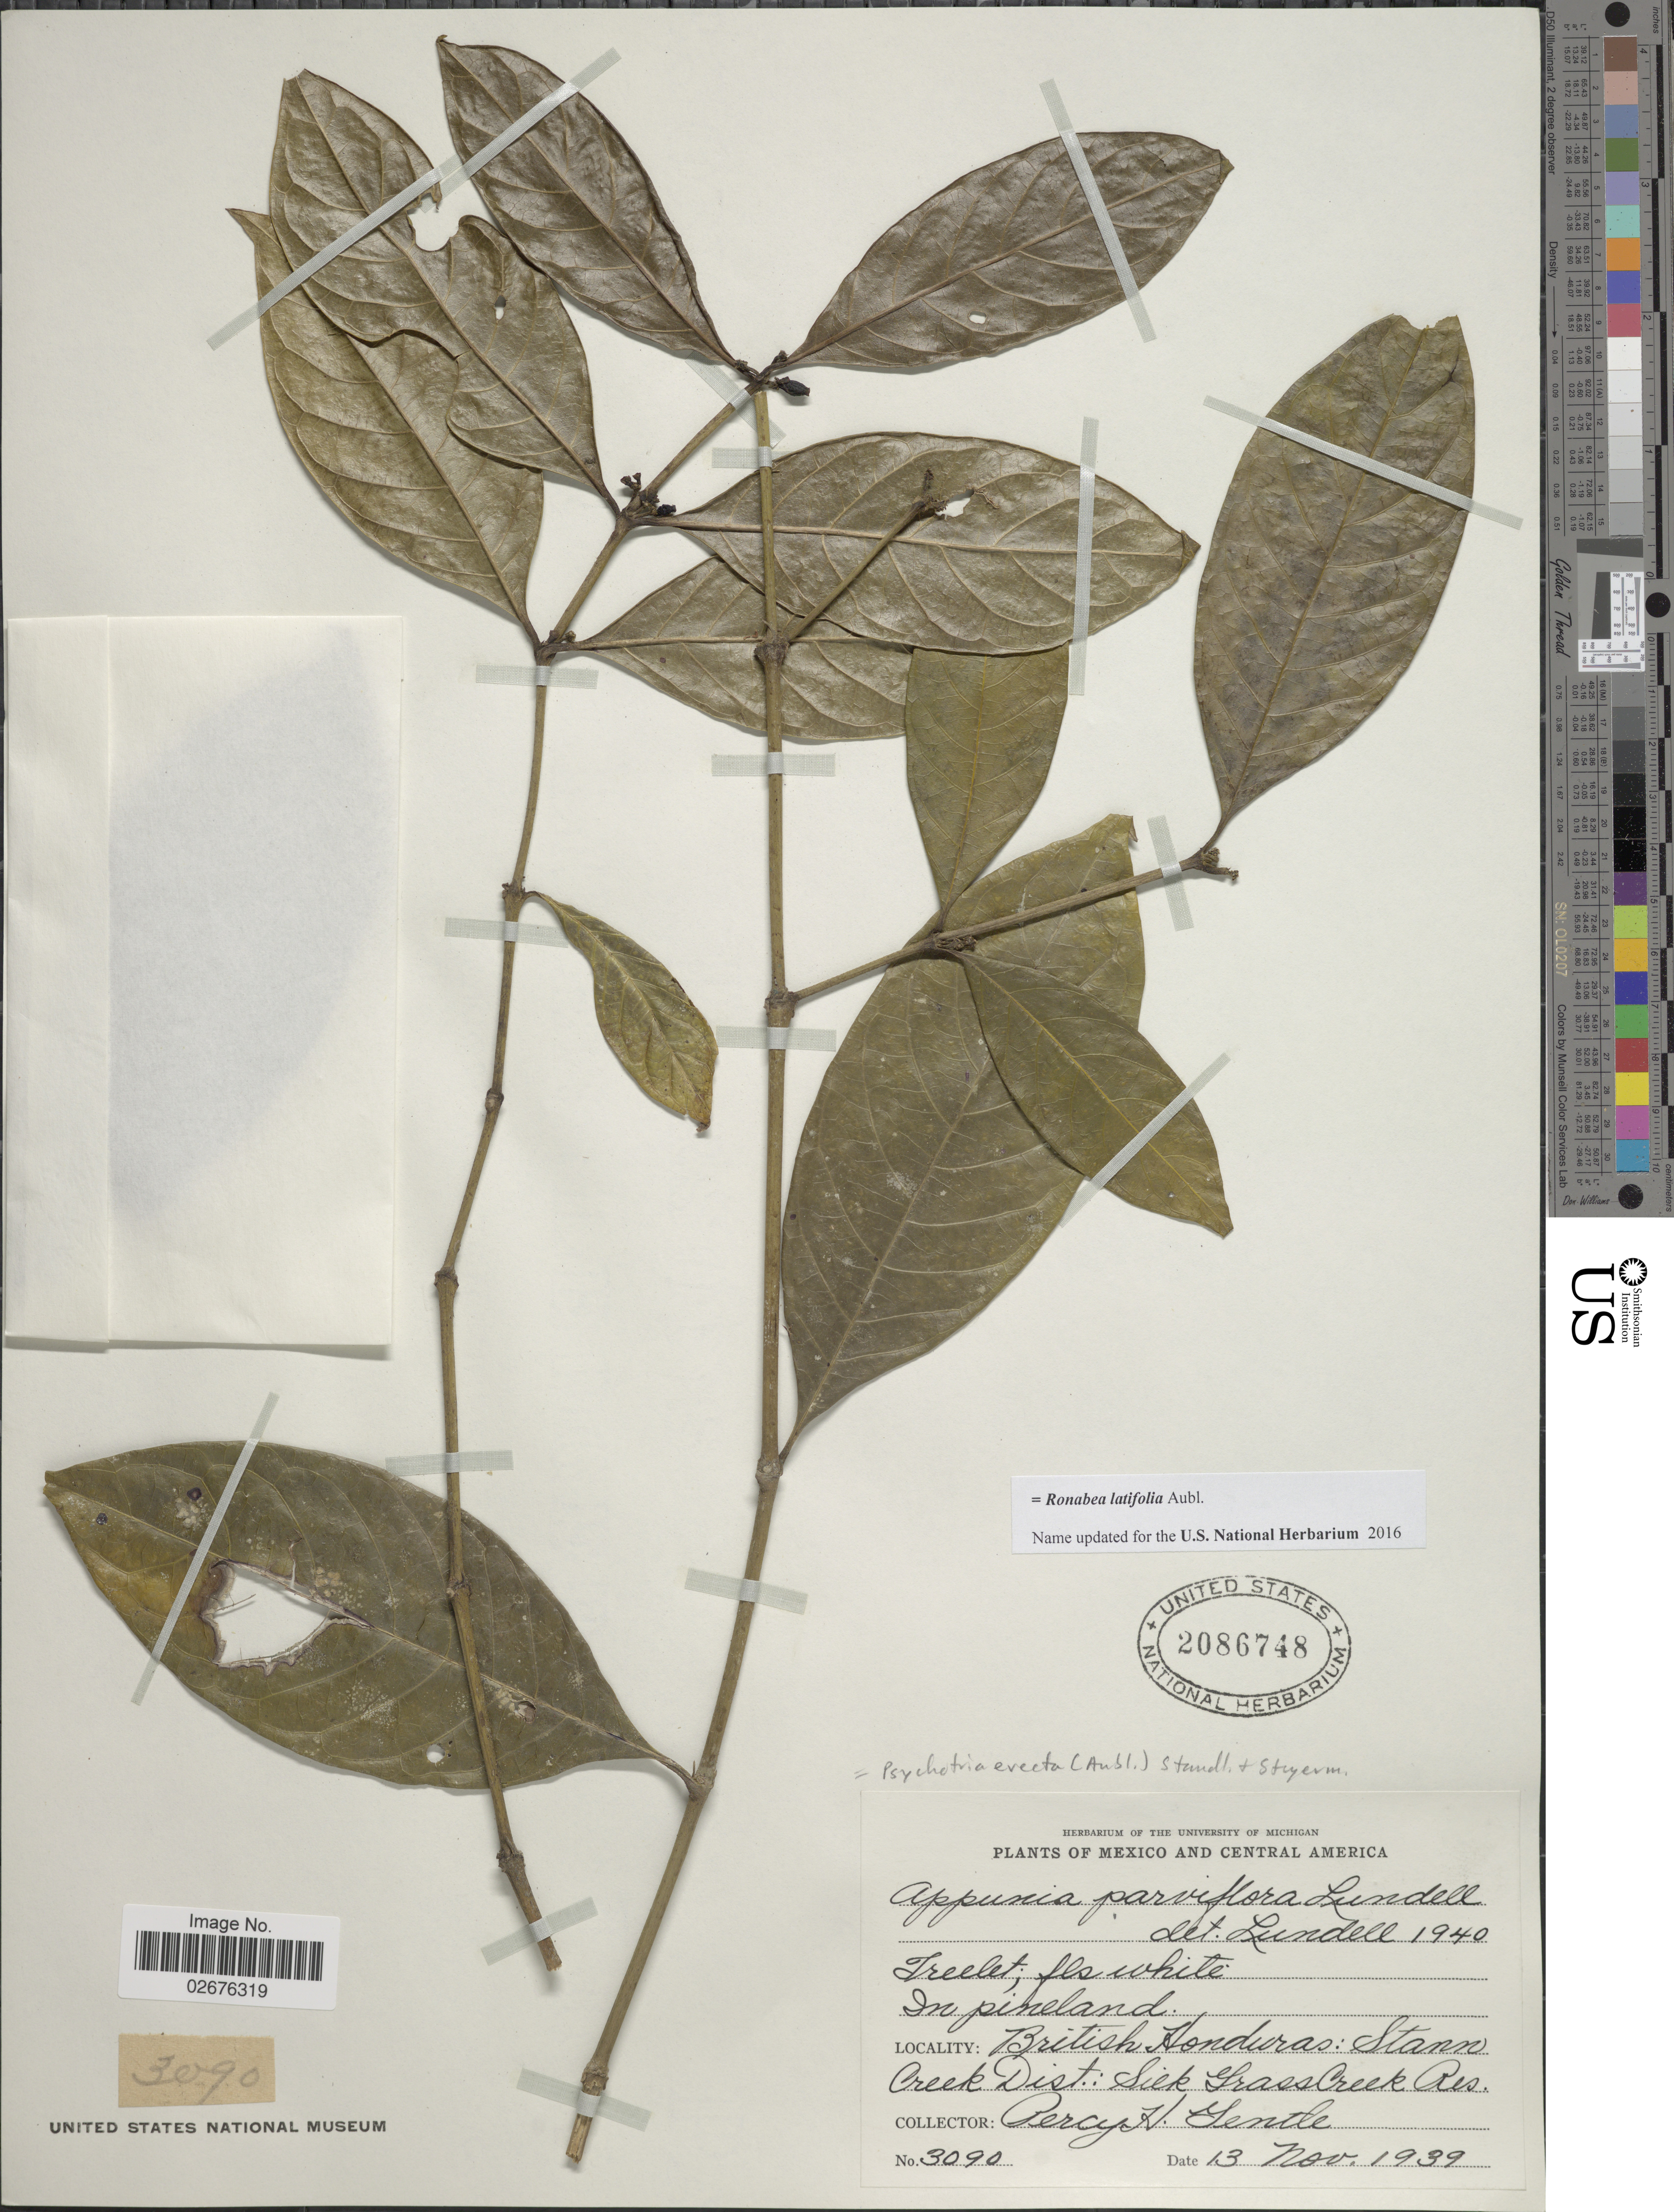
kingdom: Plantae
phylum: Tracheophyta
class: Magnoliopsida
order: Gentianales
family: Rubiaceae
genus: Ronabea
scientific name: Ronabea latifolia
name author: Aubl.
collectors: P. H. Gentle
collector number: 3090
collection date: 1939-11-13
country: Belize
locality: British Honduras: Stann Creek Dist.: Siek Grass Creek Res.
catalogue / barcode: US 2086748